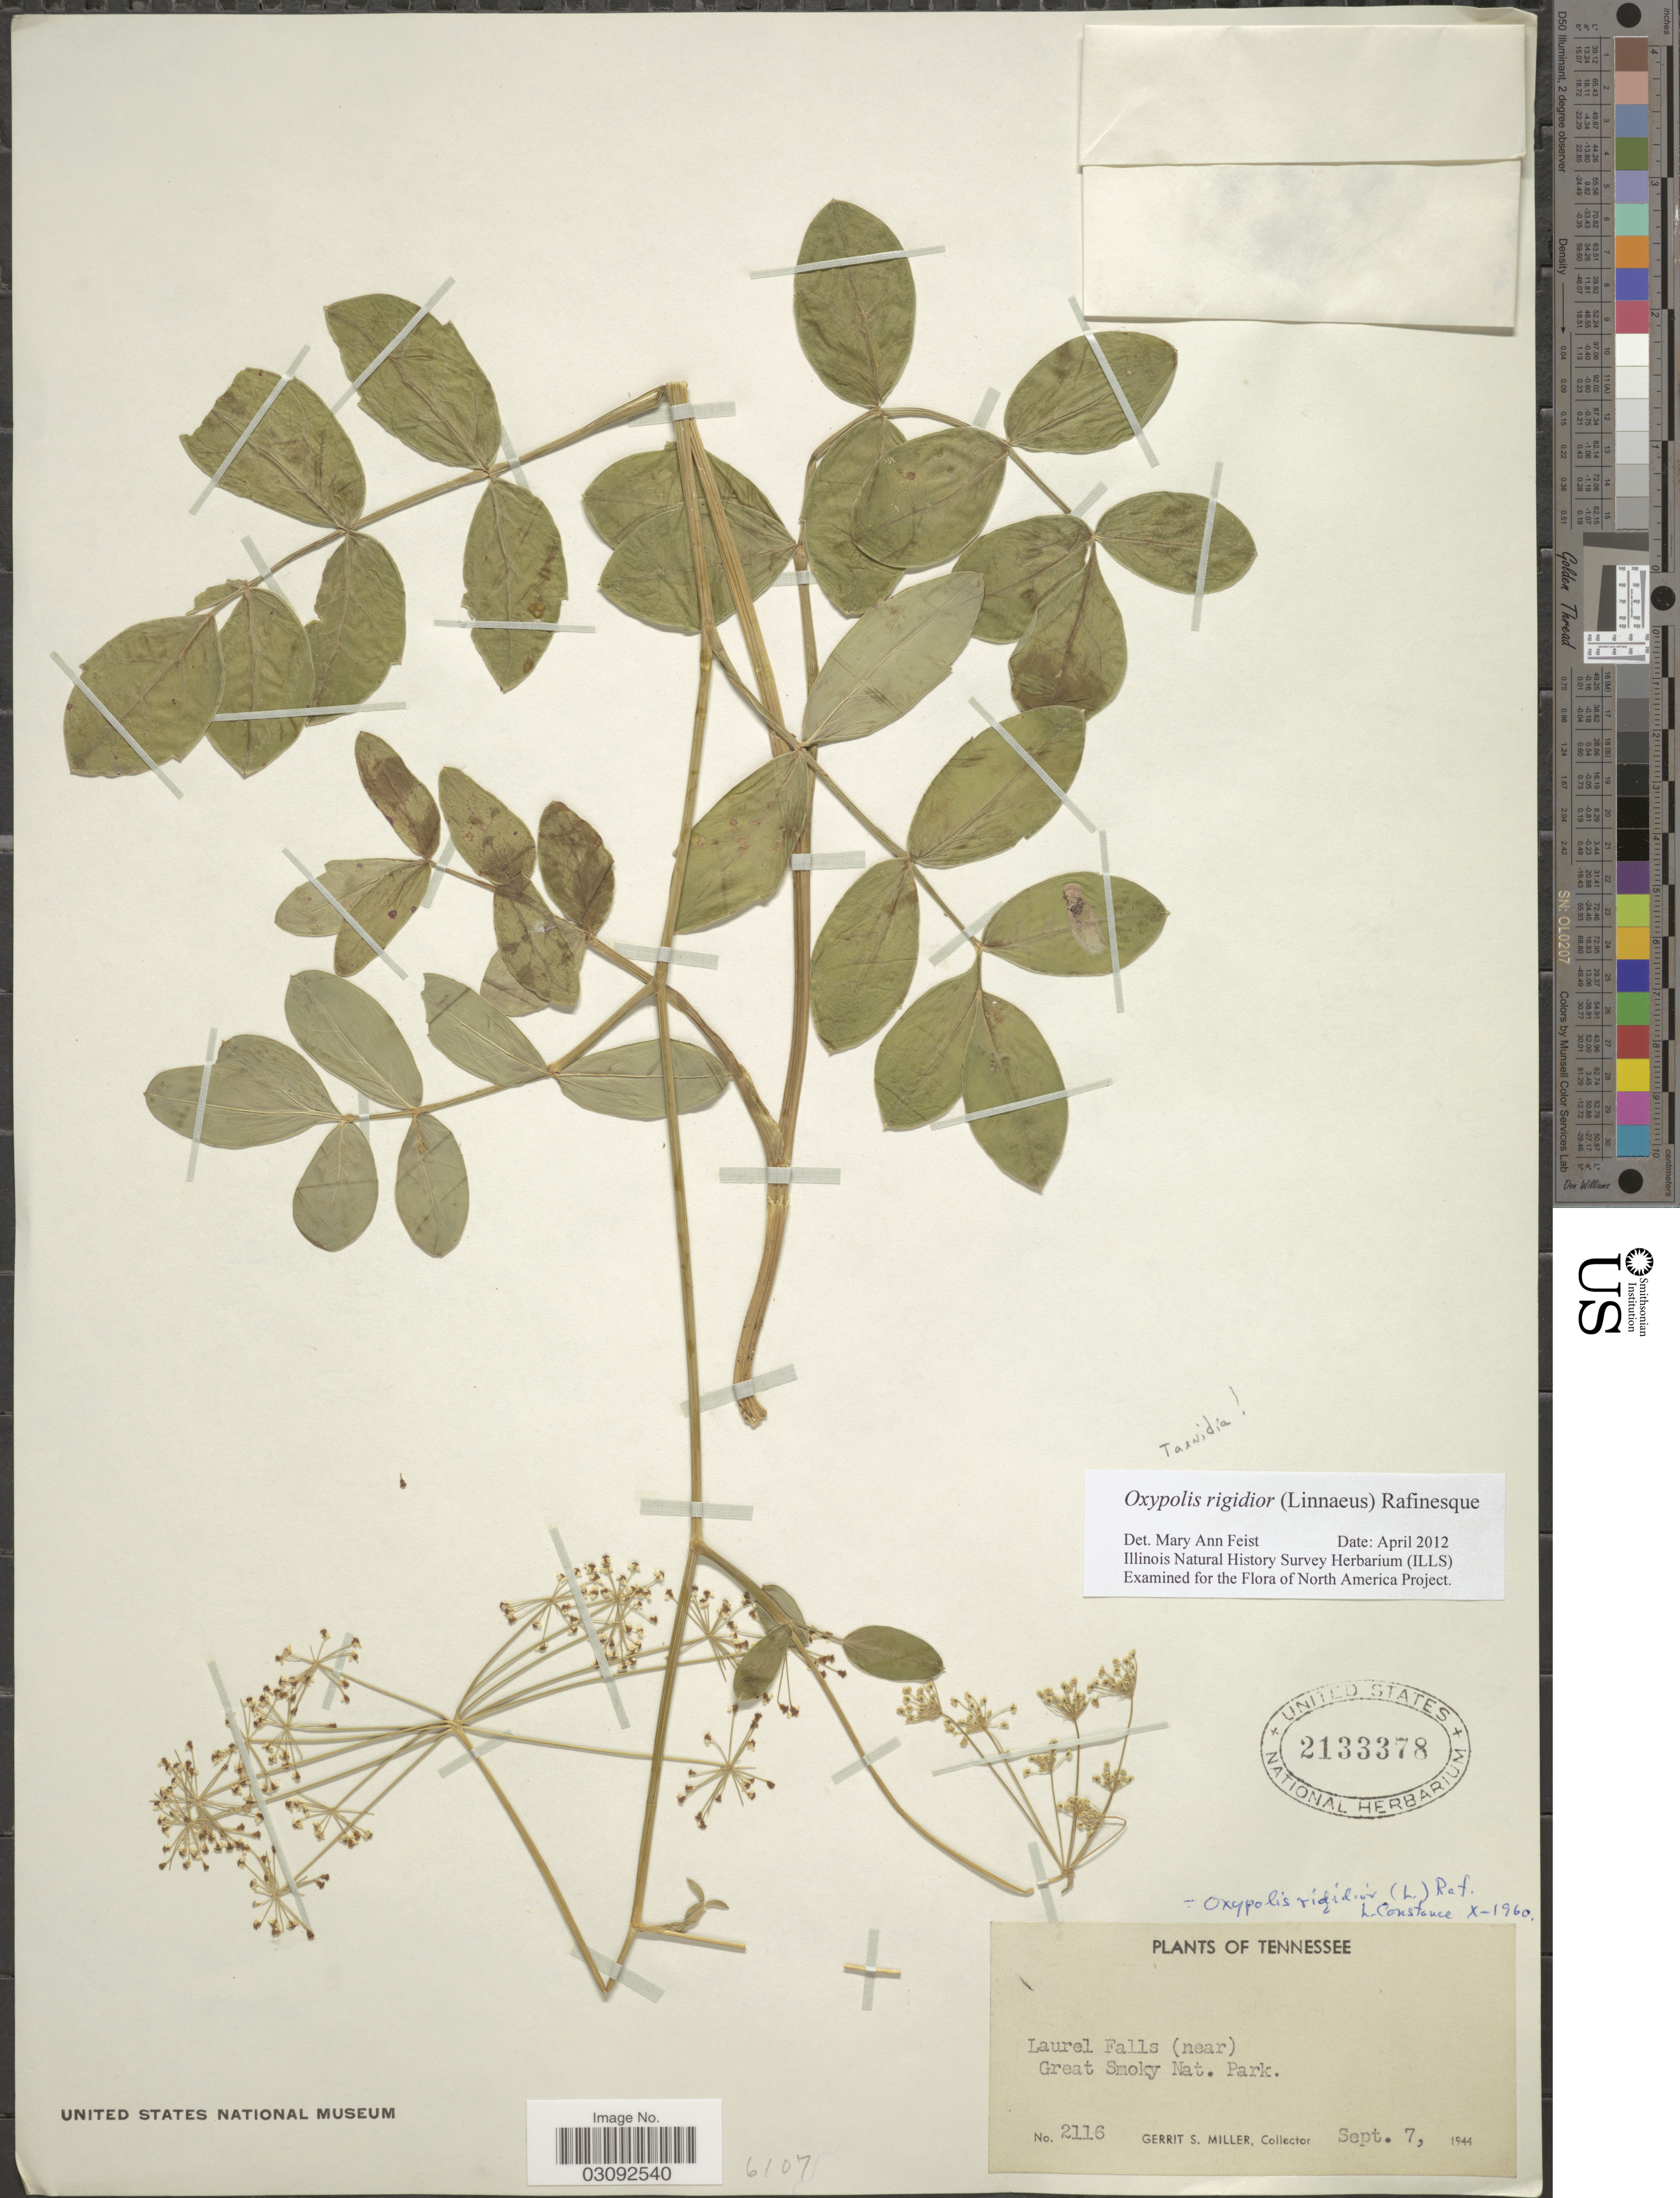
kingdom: Plantae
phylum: Tracheophyta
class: Magnoliopsida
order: Apiales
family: Apiaceae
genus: Oxypolis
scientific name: Oxypolis rigidior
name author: (L.) Raf.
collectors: G. S. Miller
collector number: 2116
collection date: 1944-09-07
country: United States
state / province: Tennessee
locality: Laurel Falls (near) Great Smoky Nat. Park.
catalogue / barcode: US 2133378